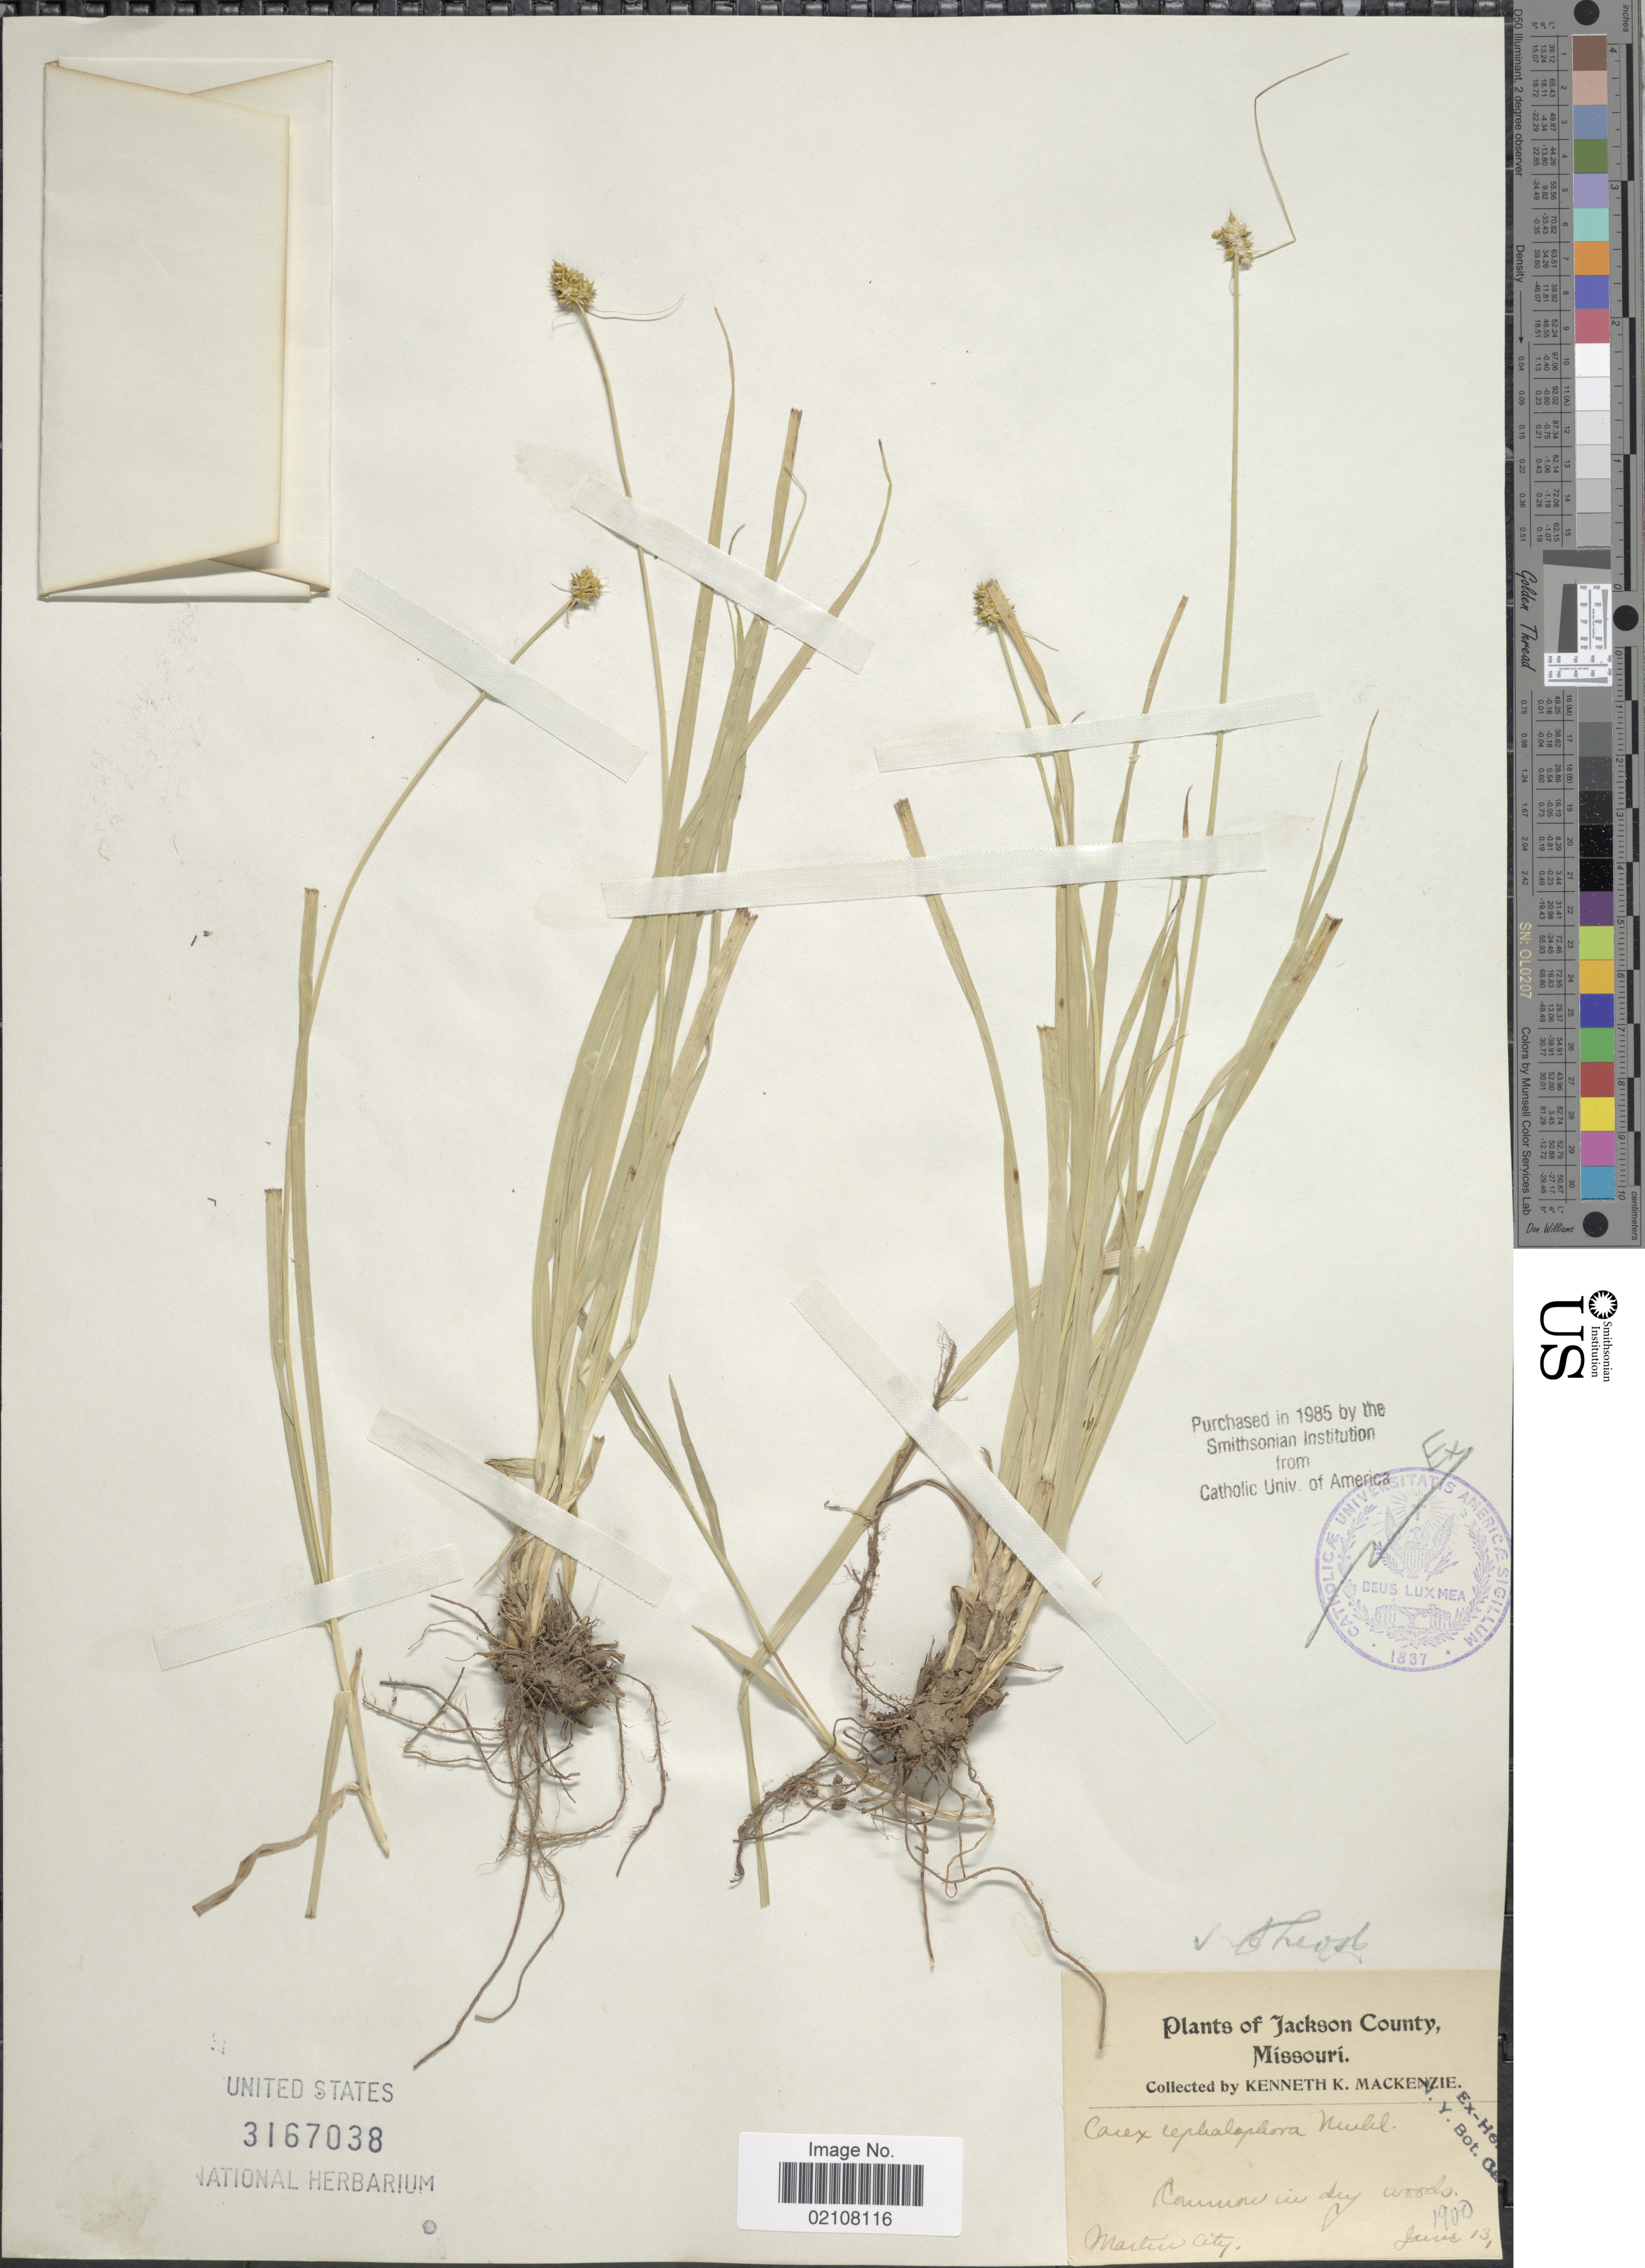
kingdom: Plantae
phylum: Tracheophyta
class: Liliopsida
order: Poales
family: Cyperaceae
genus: Carex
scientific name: Carex cephalophora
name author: Muhl. ex Willd.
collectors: K. K. Mackenzie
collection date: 1900-06-13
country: United States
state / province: Missouri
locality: Jackson County, in dry woods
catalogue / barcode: US 3167038